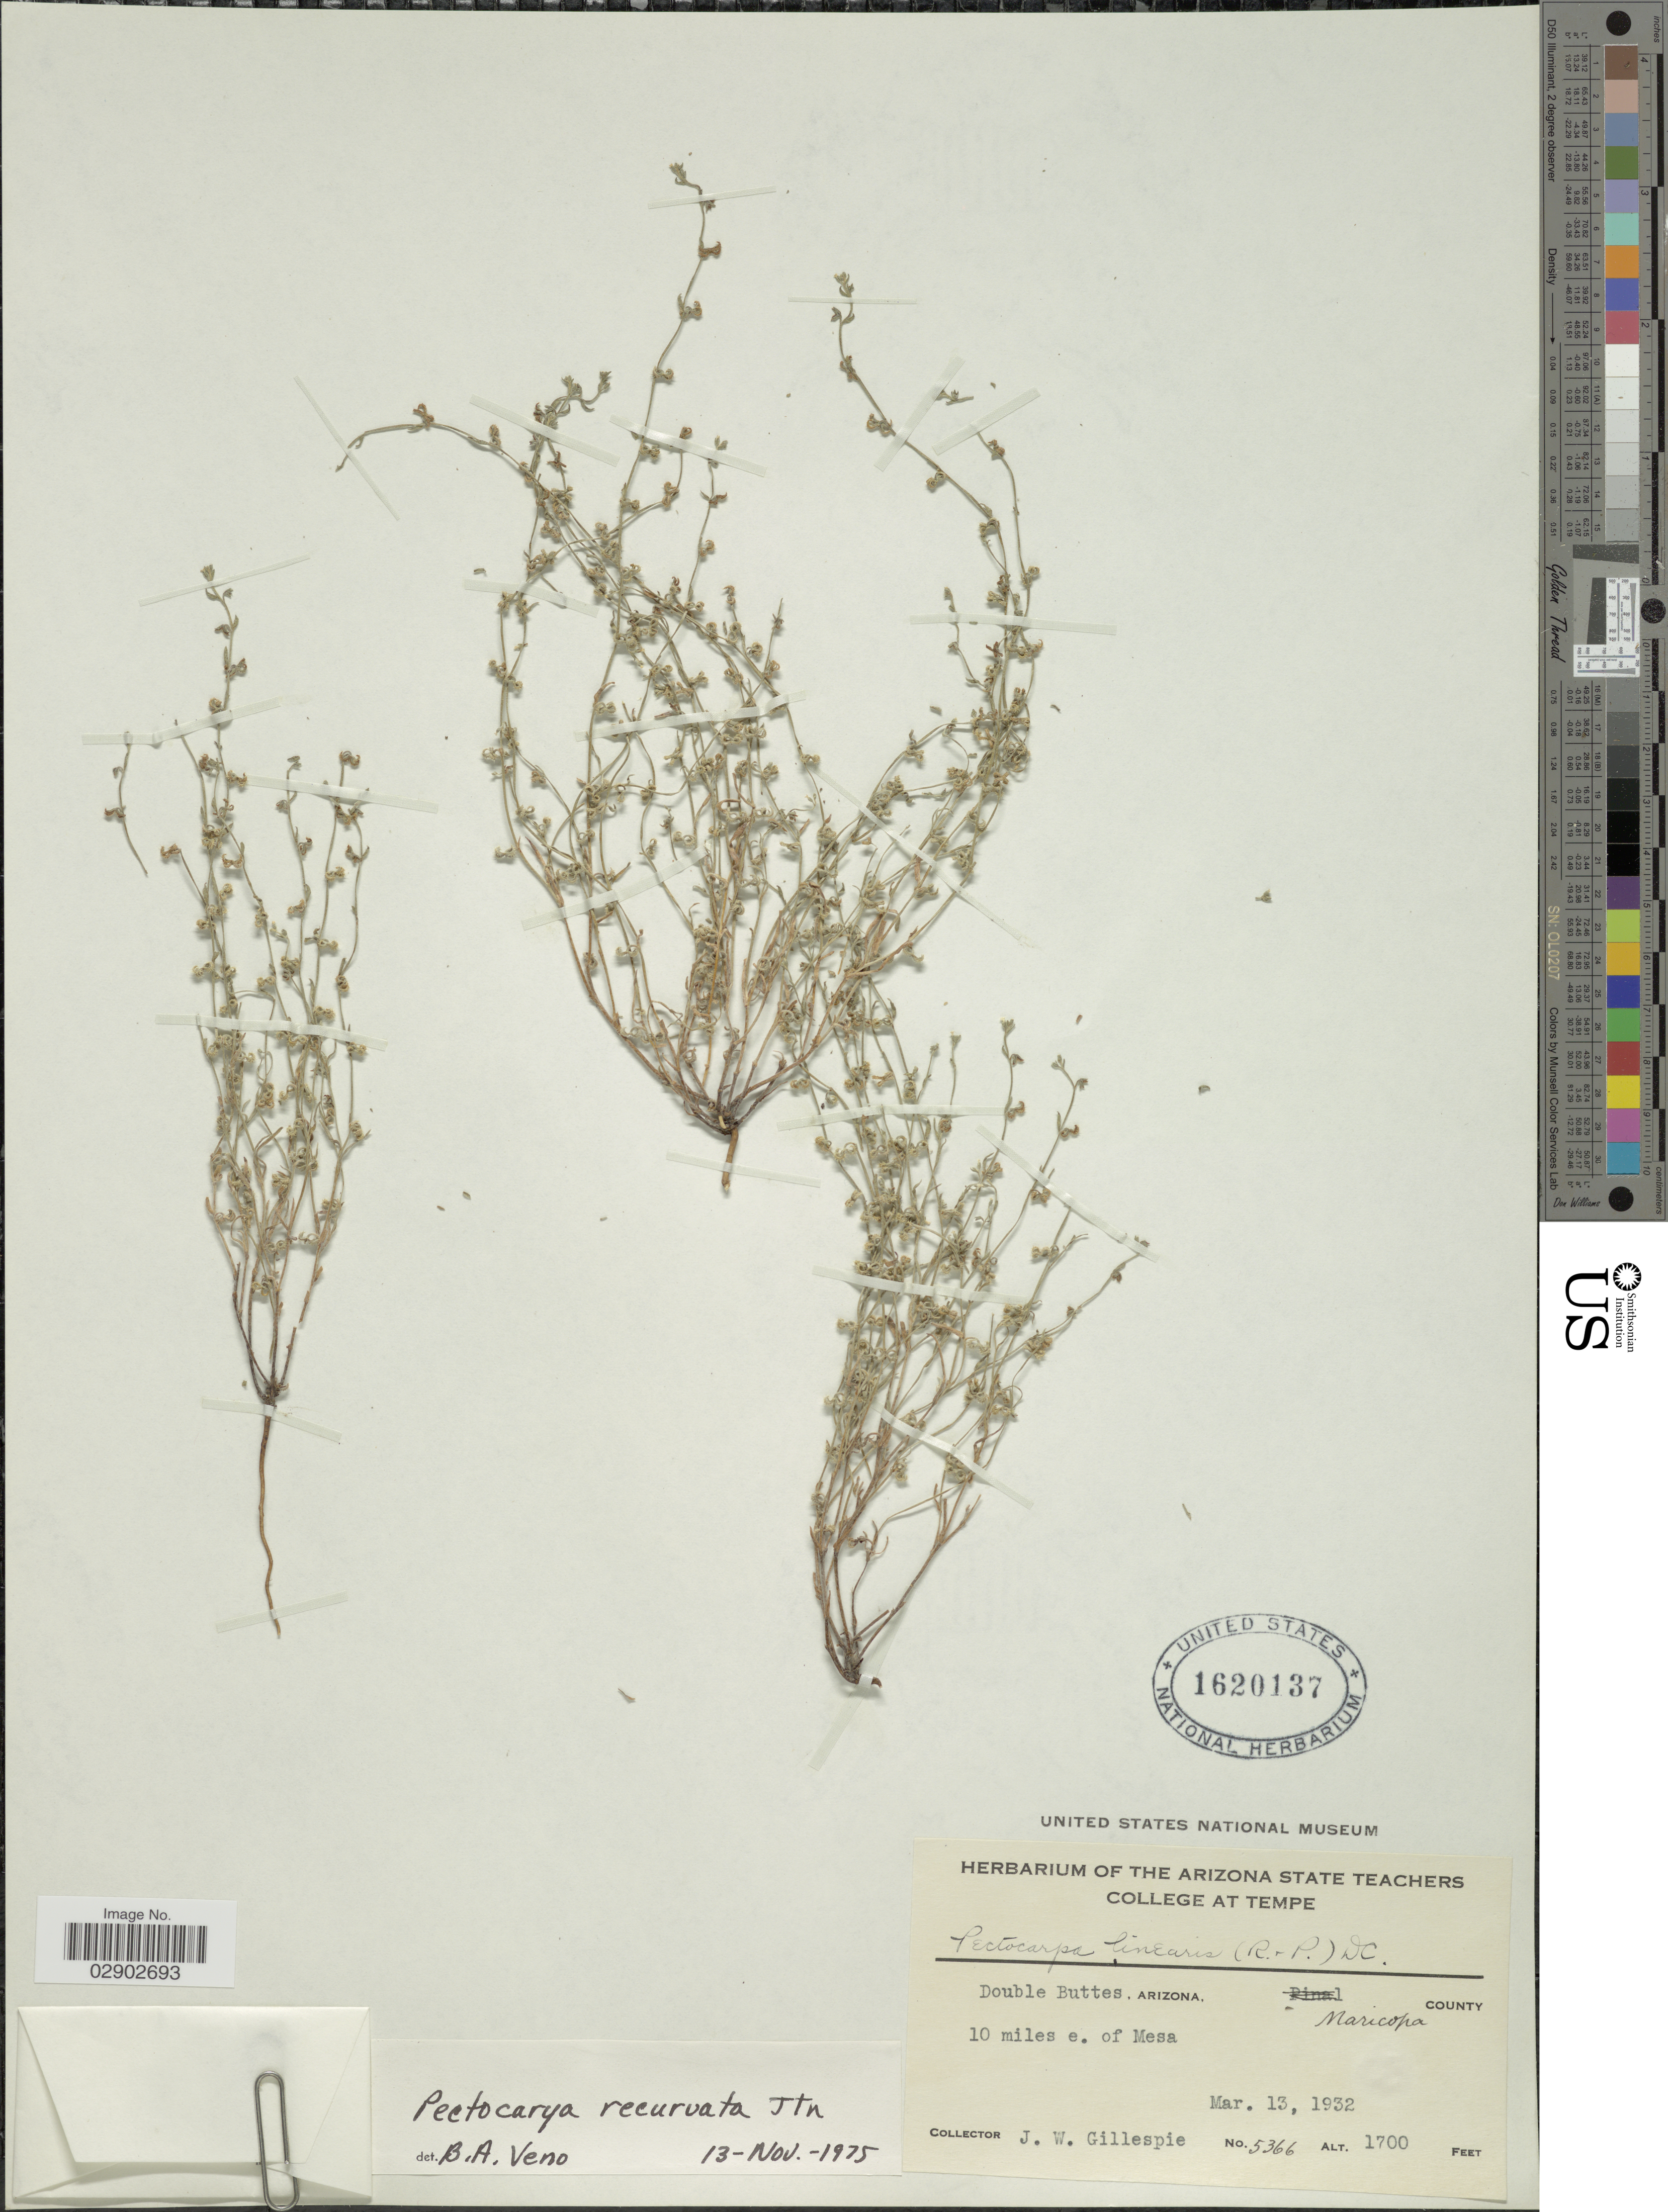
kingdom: Plantae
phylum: Tracheophyta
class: Magnoliopsida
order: Boraginales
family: Boraginaceae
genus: Pectocarya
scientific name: Pectocarya recurvata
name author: I.M. Johnst.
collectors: J. W. Gillespie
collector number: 5366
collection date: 1932-03-13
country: United States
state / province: Arizona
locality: Double Buttes, Maricopa County, 10 miles e. of Mesa.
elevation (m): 518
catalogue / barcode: US 1620137